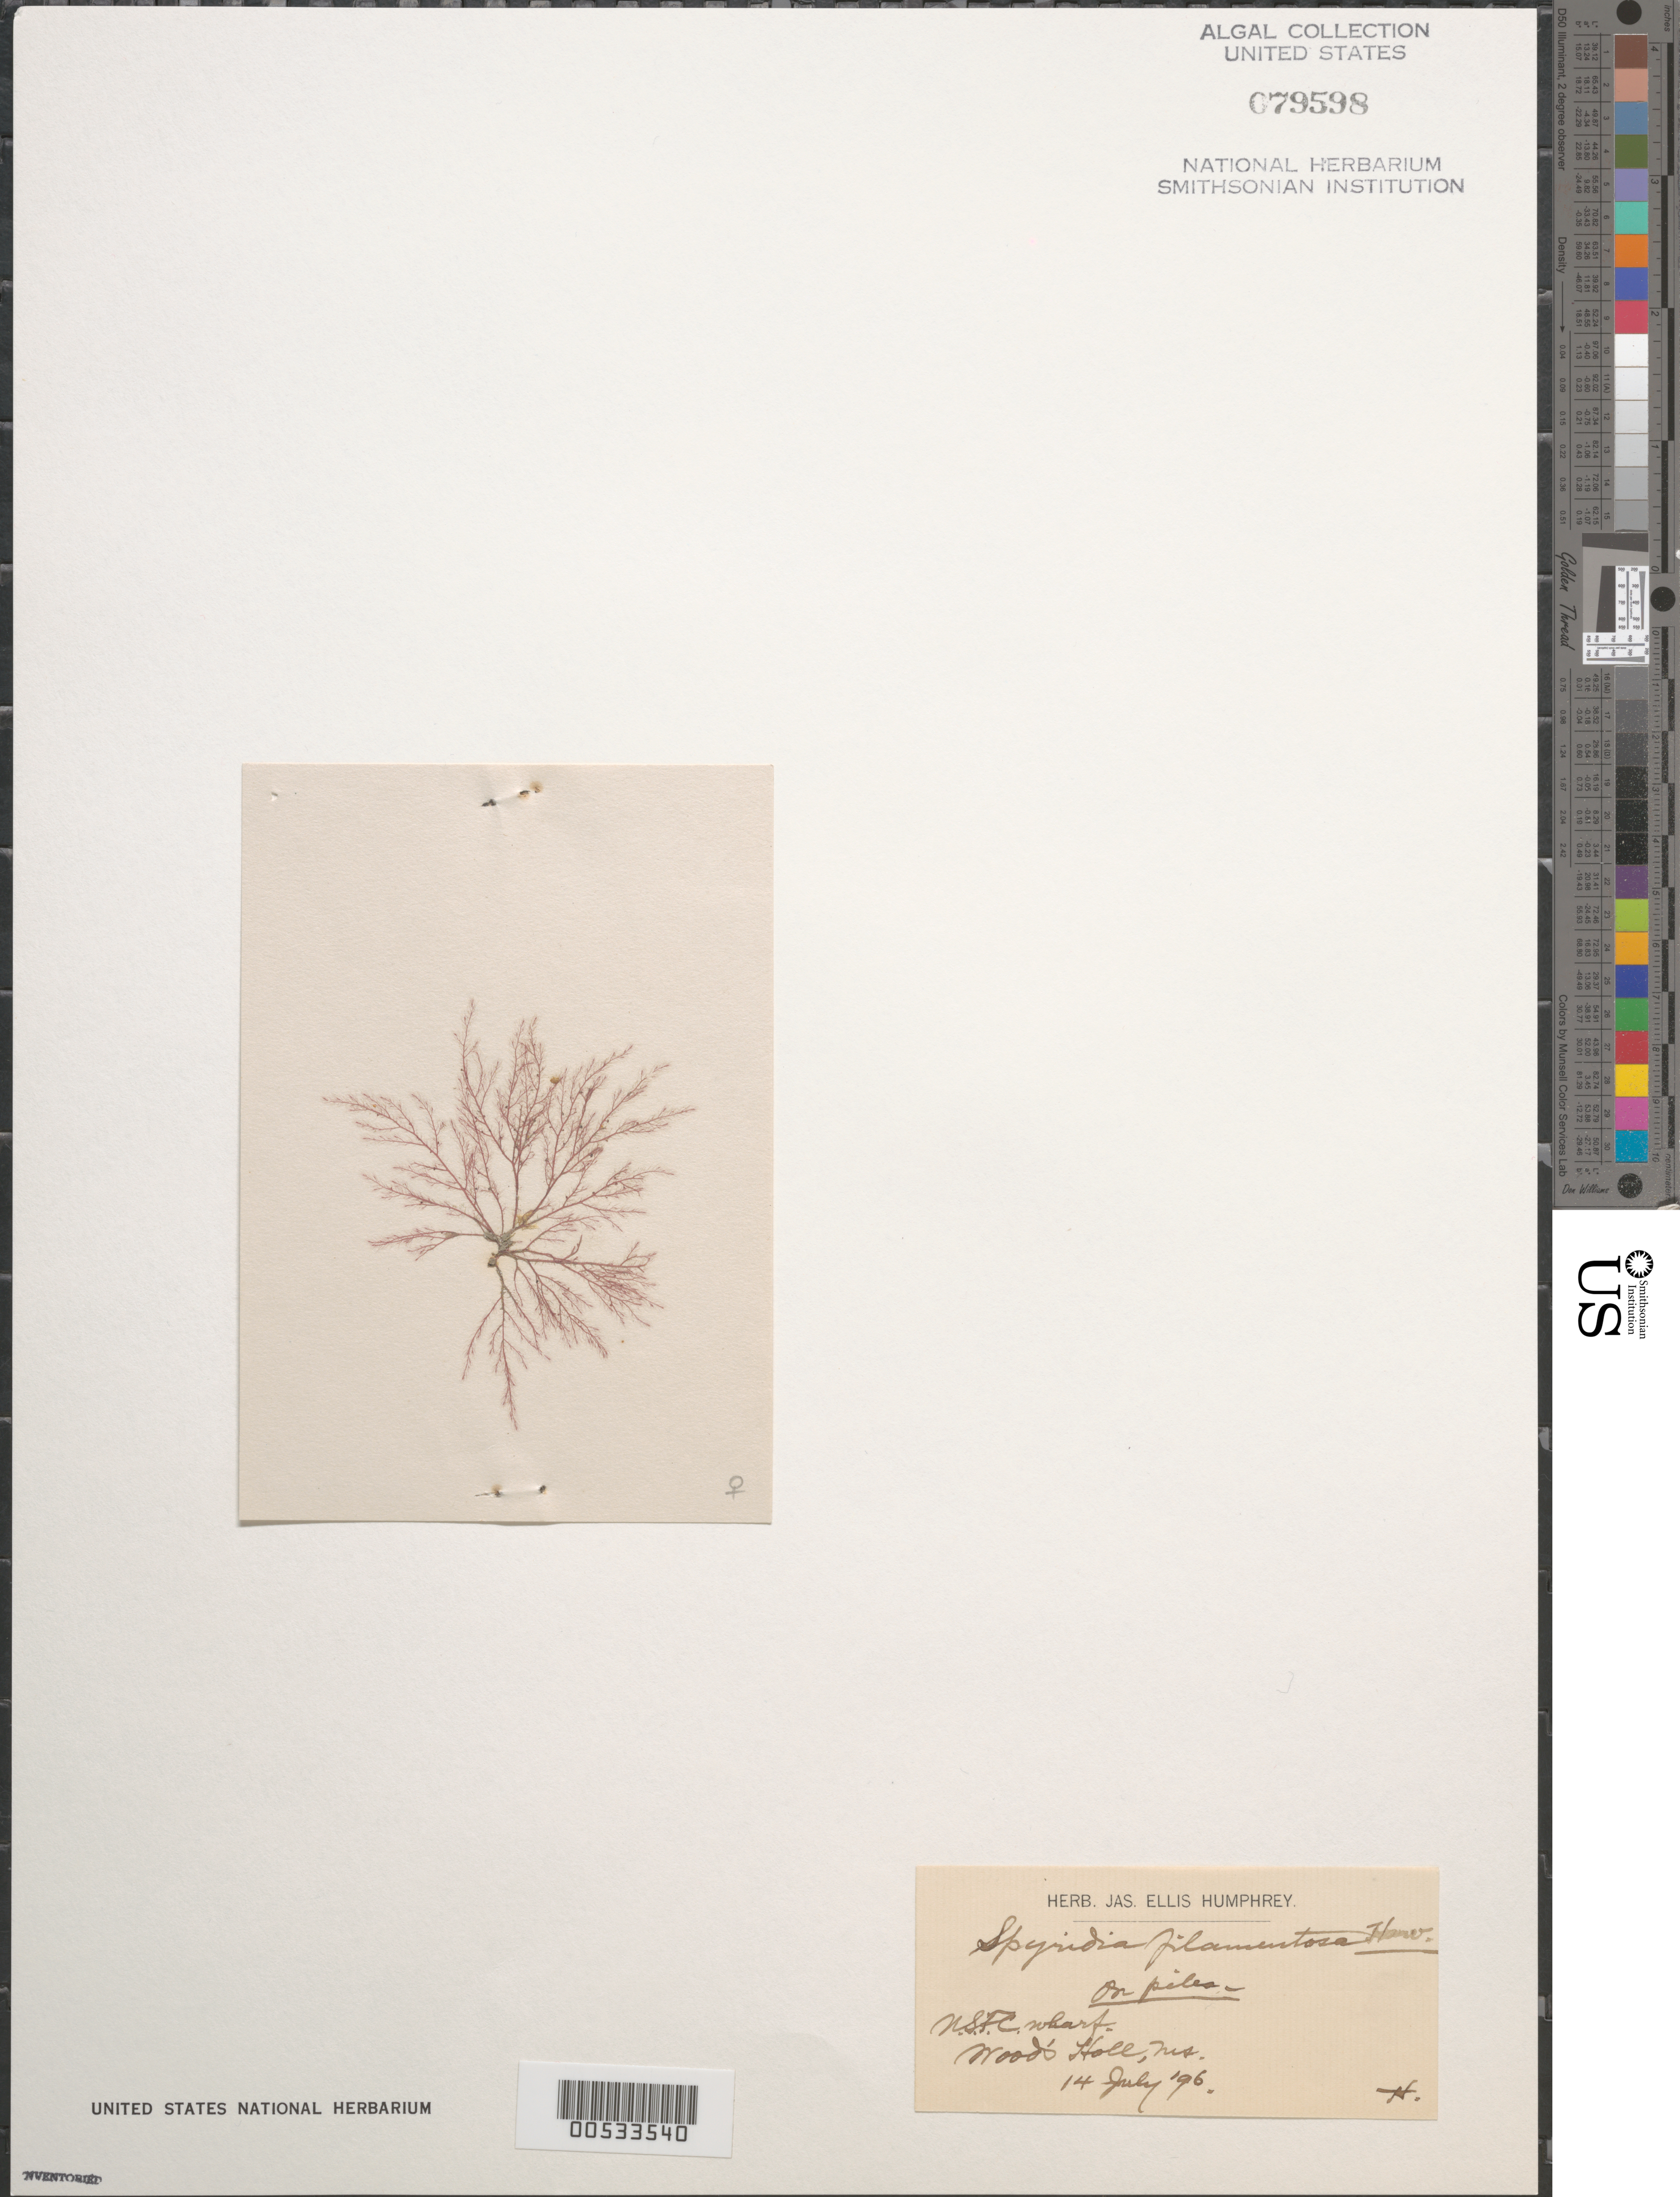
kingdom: Plantae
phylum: Rhodophyta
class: Florideophyceae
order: Ceramiales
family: Spyridiaceae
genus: Spyridia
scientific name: Spyridia filamentosa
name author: (Wulfen) Harv.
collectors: J. Humphrey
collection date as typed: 14 Jul 1896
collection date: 1896-07-14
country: United States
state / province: Massachusetts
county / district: Barnstable County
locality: Woods Hole, NSFC wharf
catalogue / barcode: US 79598